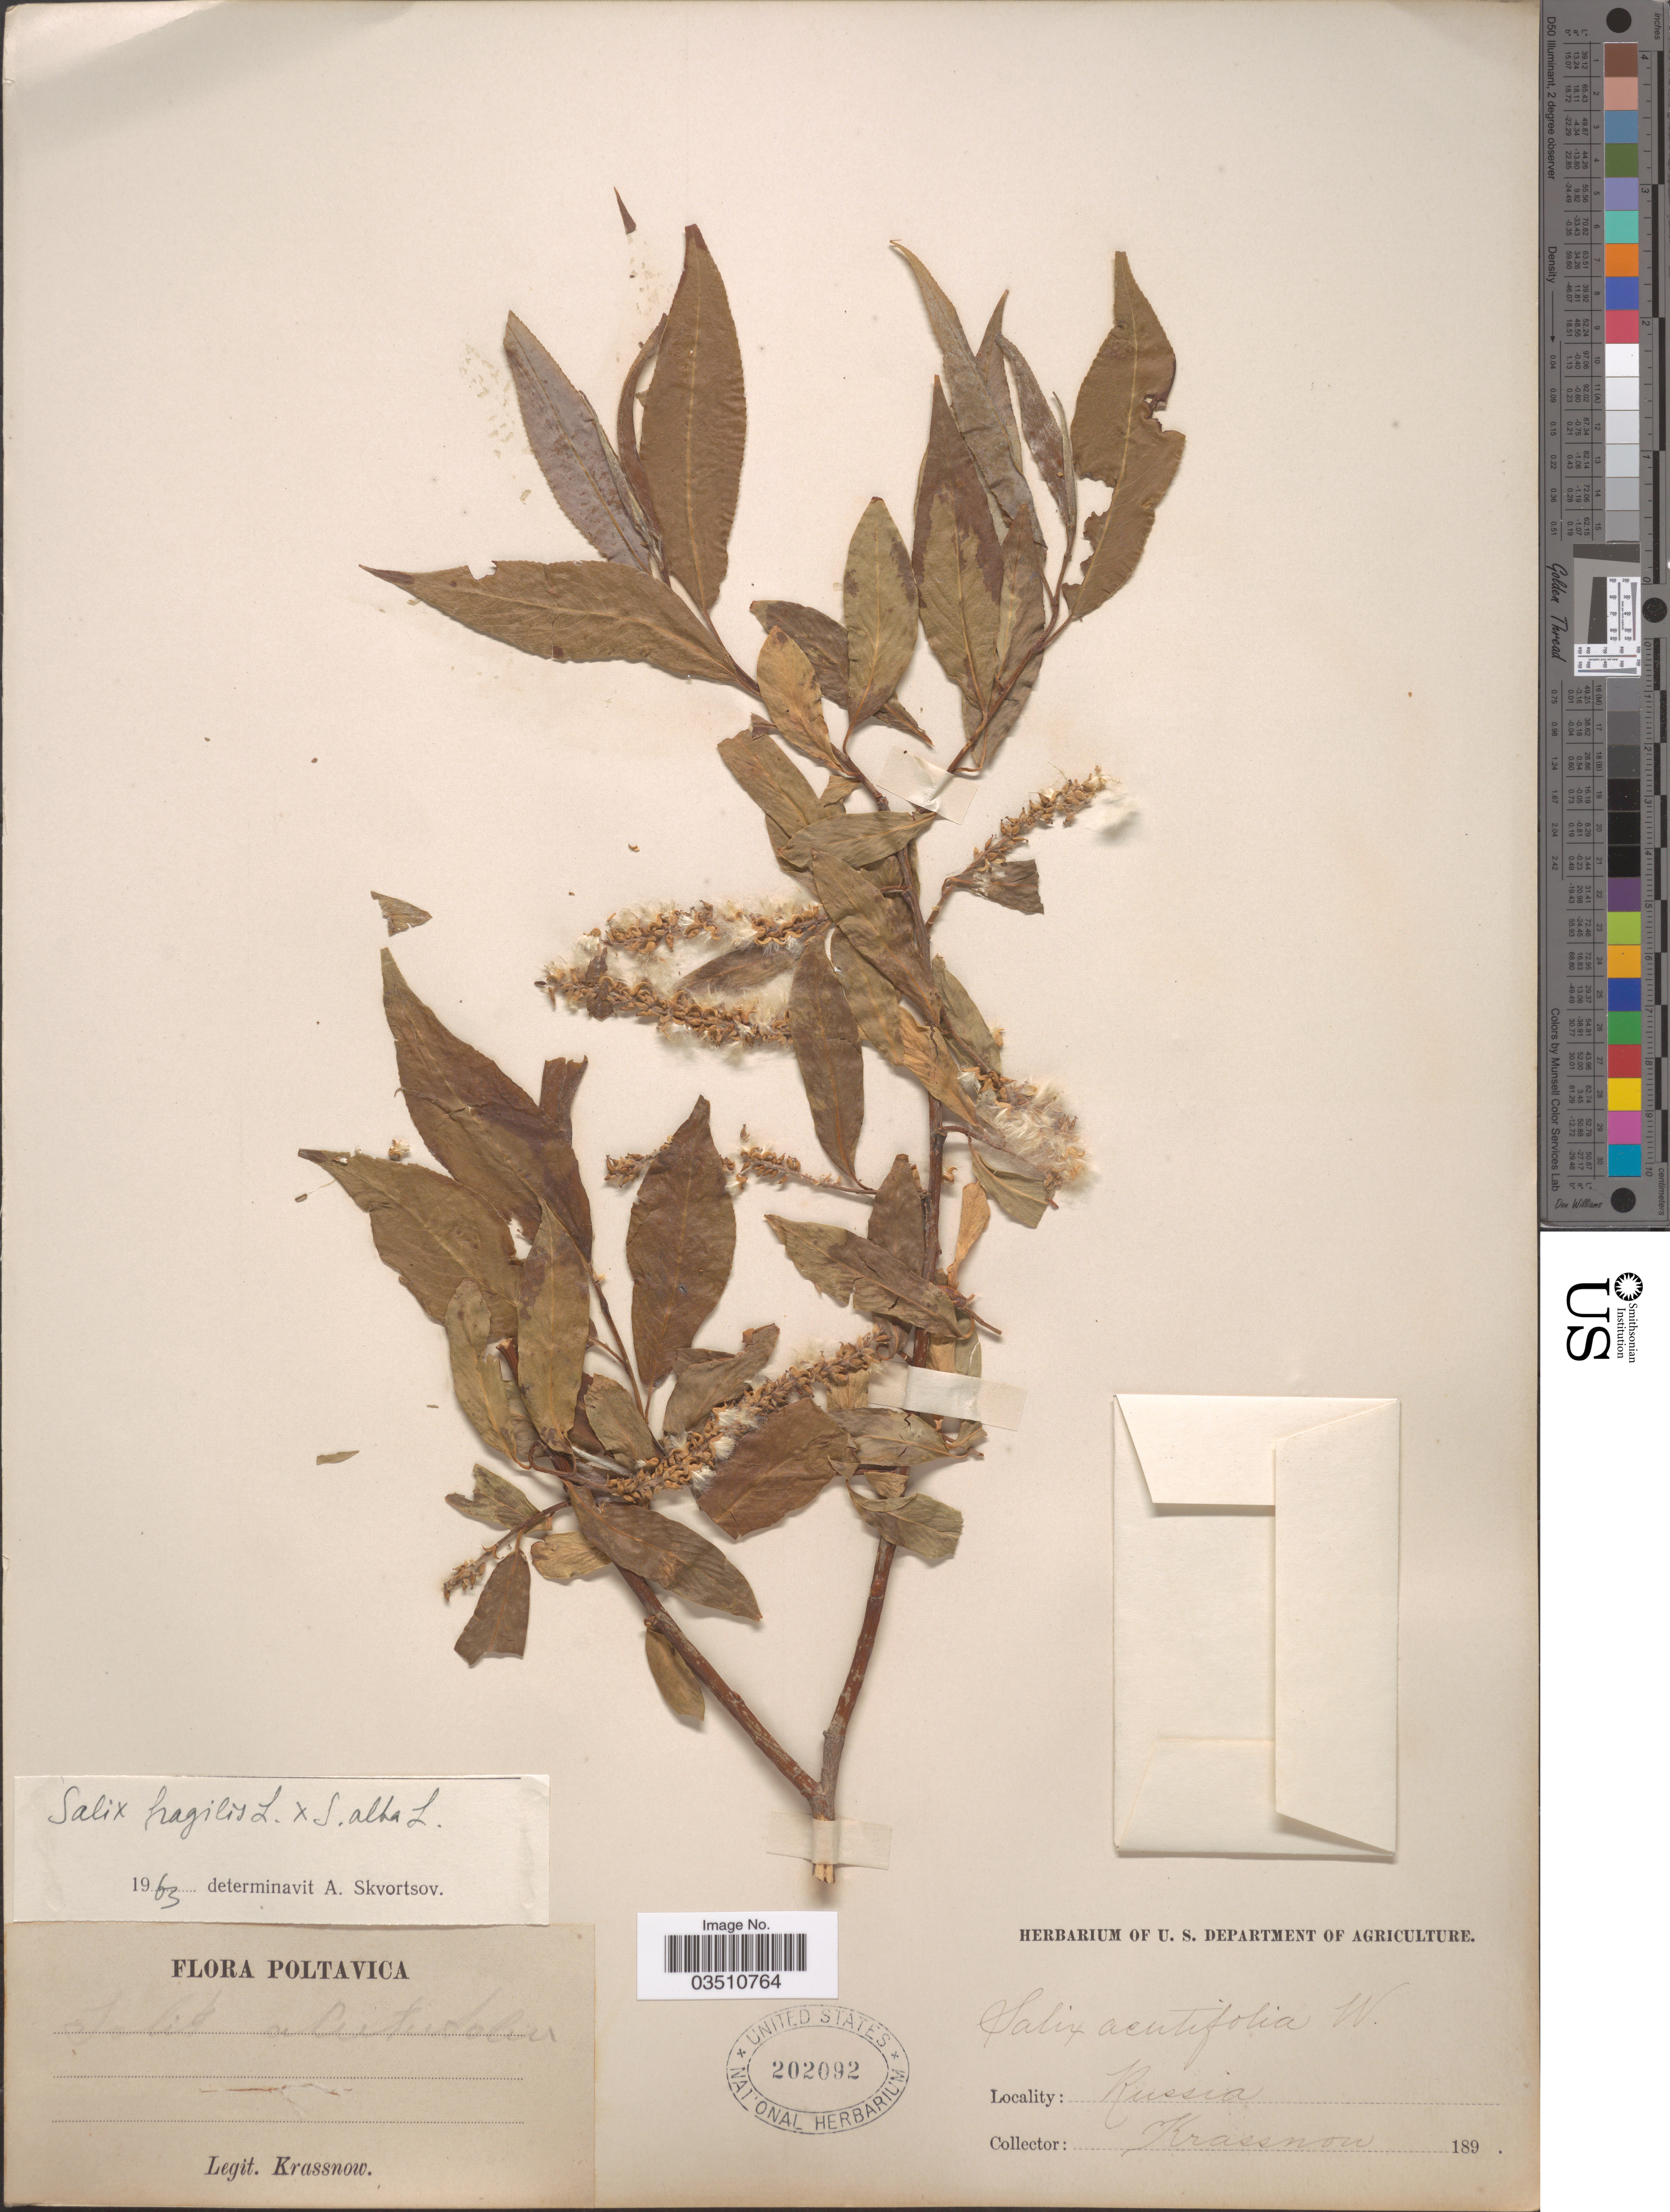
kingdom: Plantae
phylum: Tracheophyta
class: Magnoliopsida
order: Malpighiales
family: Salicaceae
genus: Salix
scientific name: Salix fragilis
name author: L.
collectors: -. Krassnow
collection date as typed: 189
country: Ukraine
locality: Poltavica. Russia.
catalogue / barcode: US 202092